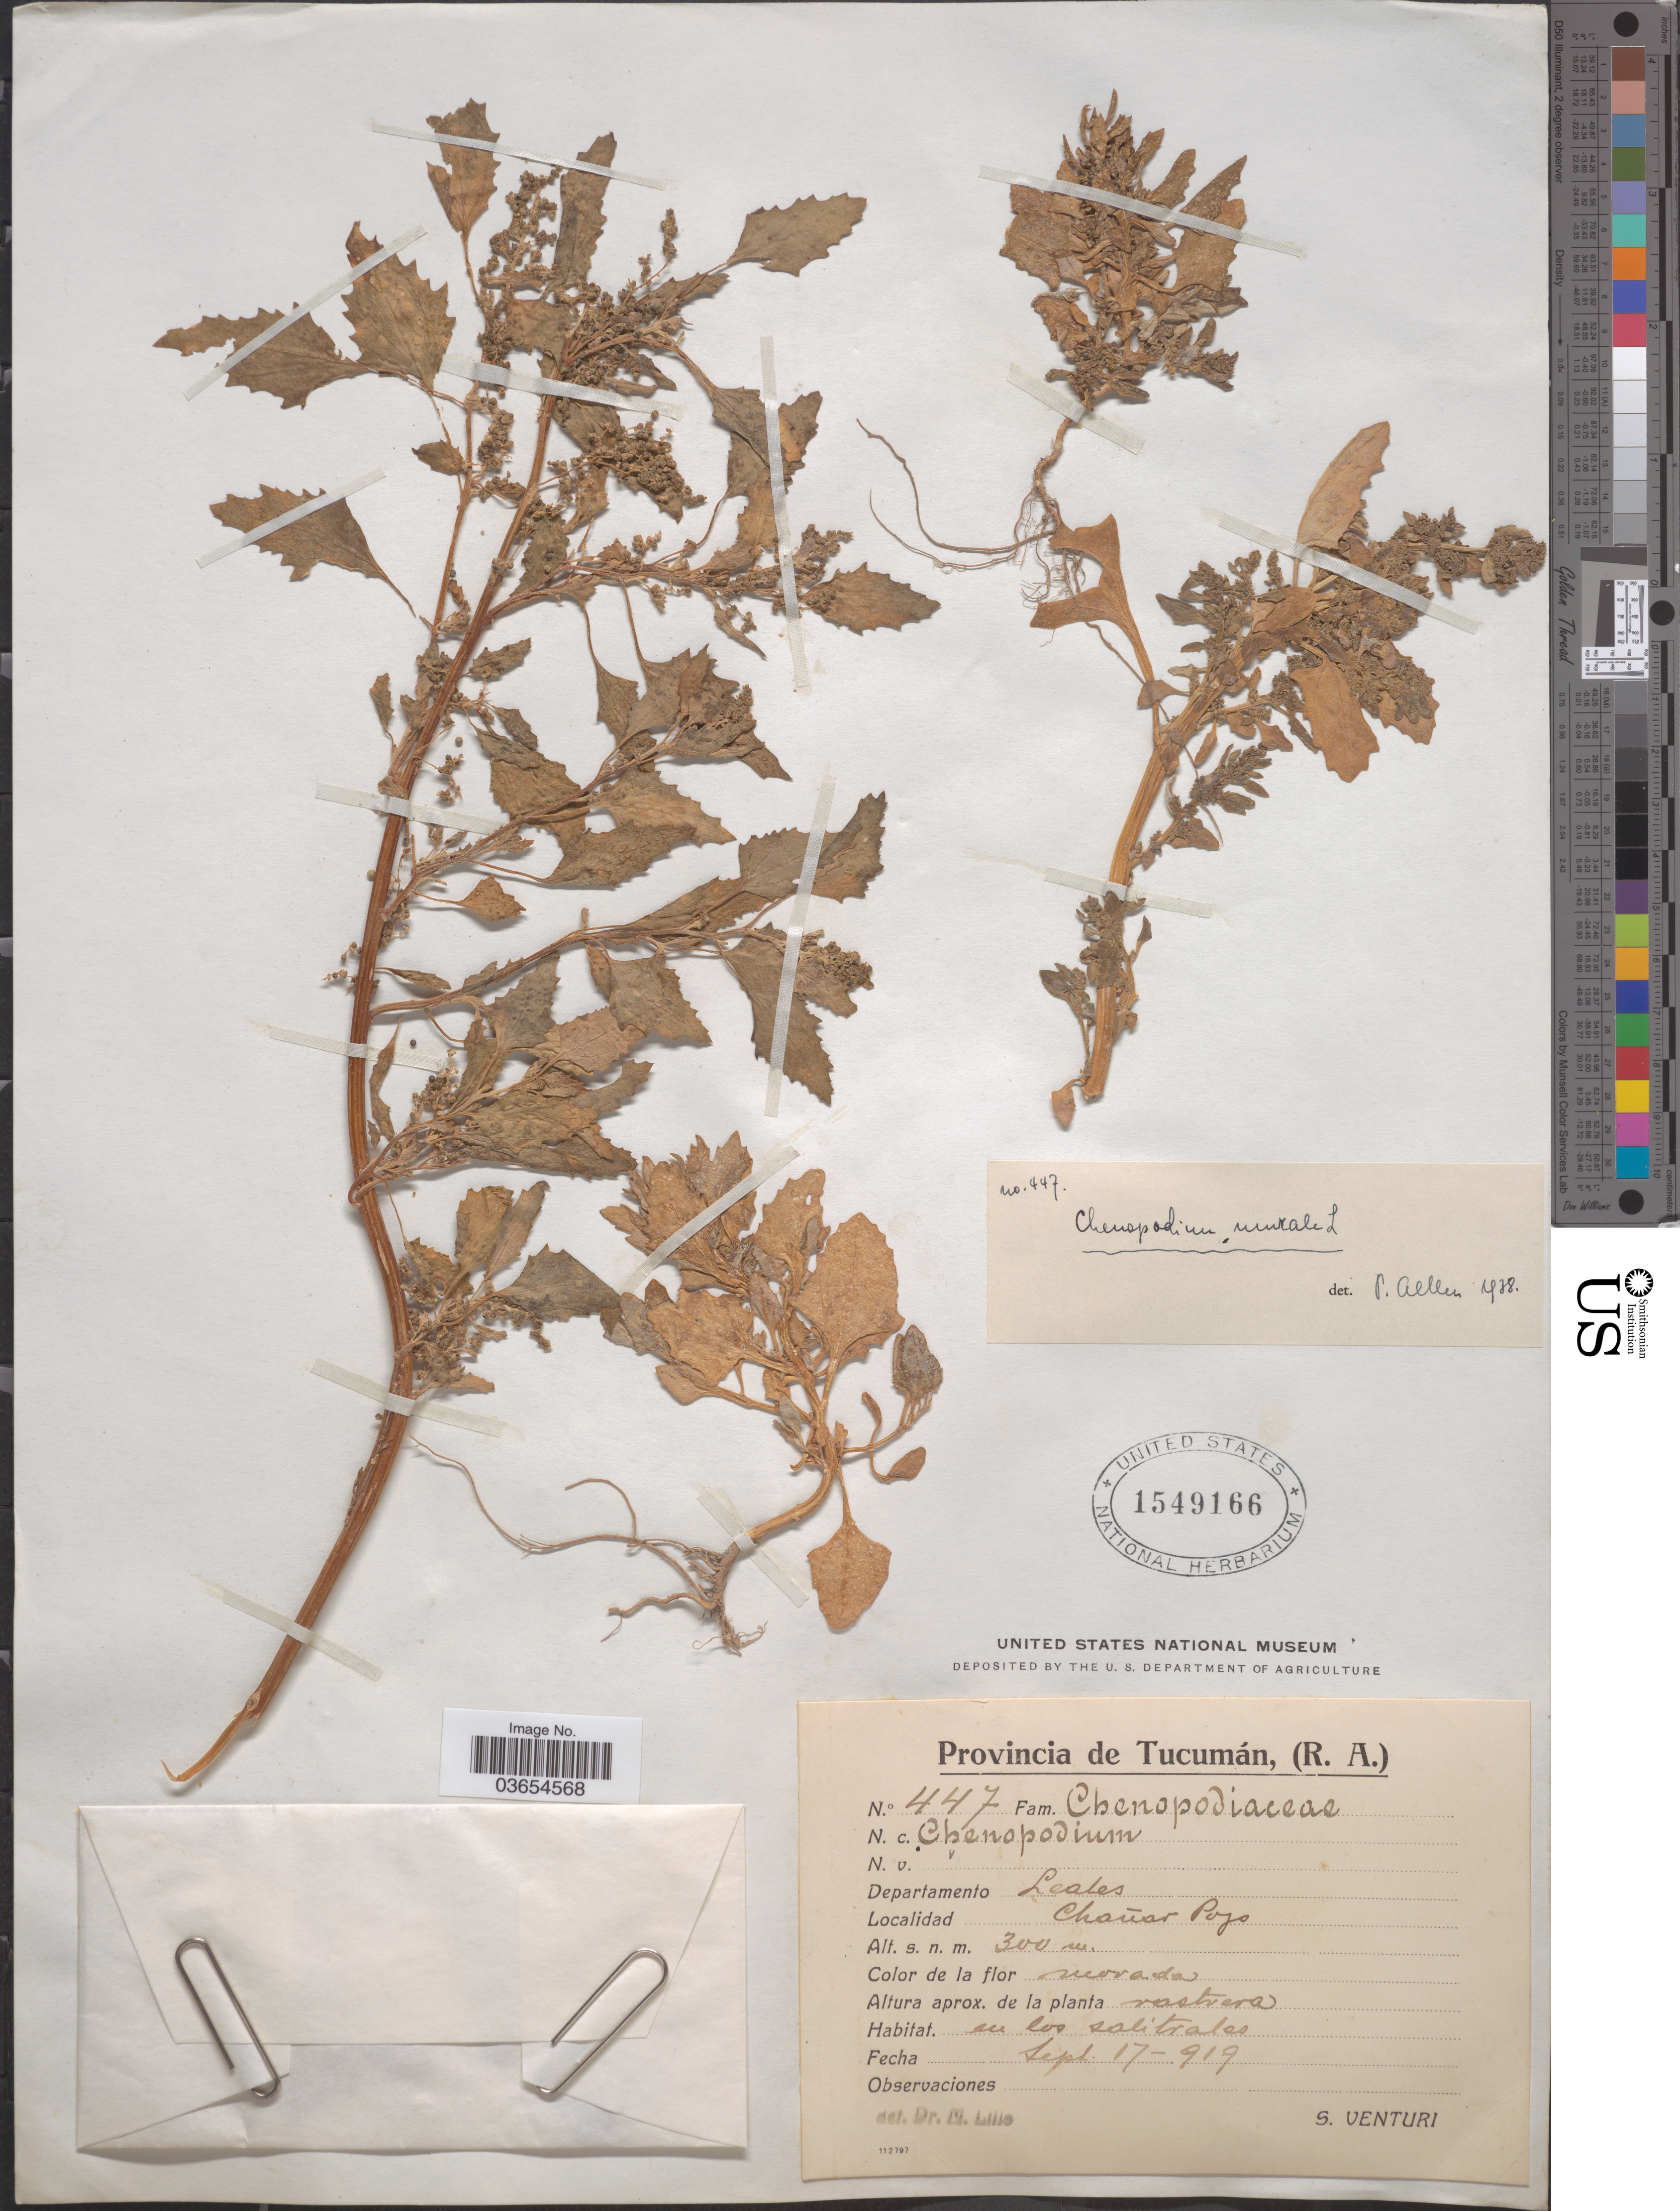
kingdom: Plantae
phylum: Tracheophyta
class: Magnoliopsida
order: Caryophyllales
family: Amaranthaceae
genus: Chenopodium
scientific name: Chenopodium murale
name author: L.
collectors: S. Venturi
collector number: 447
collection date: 1919-09-17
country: Argentina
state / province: Tucuman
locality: Departamento Leales. Chañar Pojo.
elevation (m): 300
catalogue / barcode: US 1549166